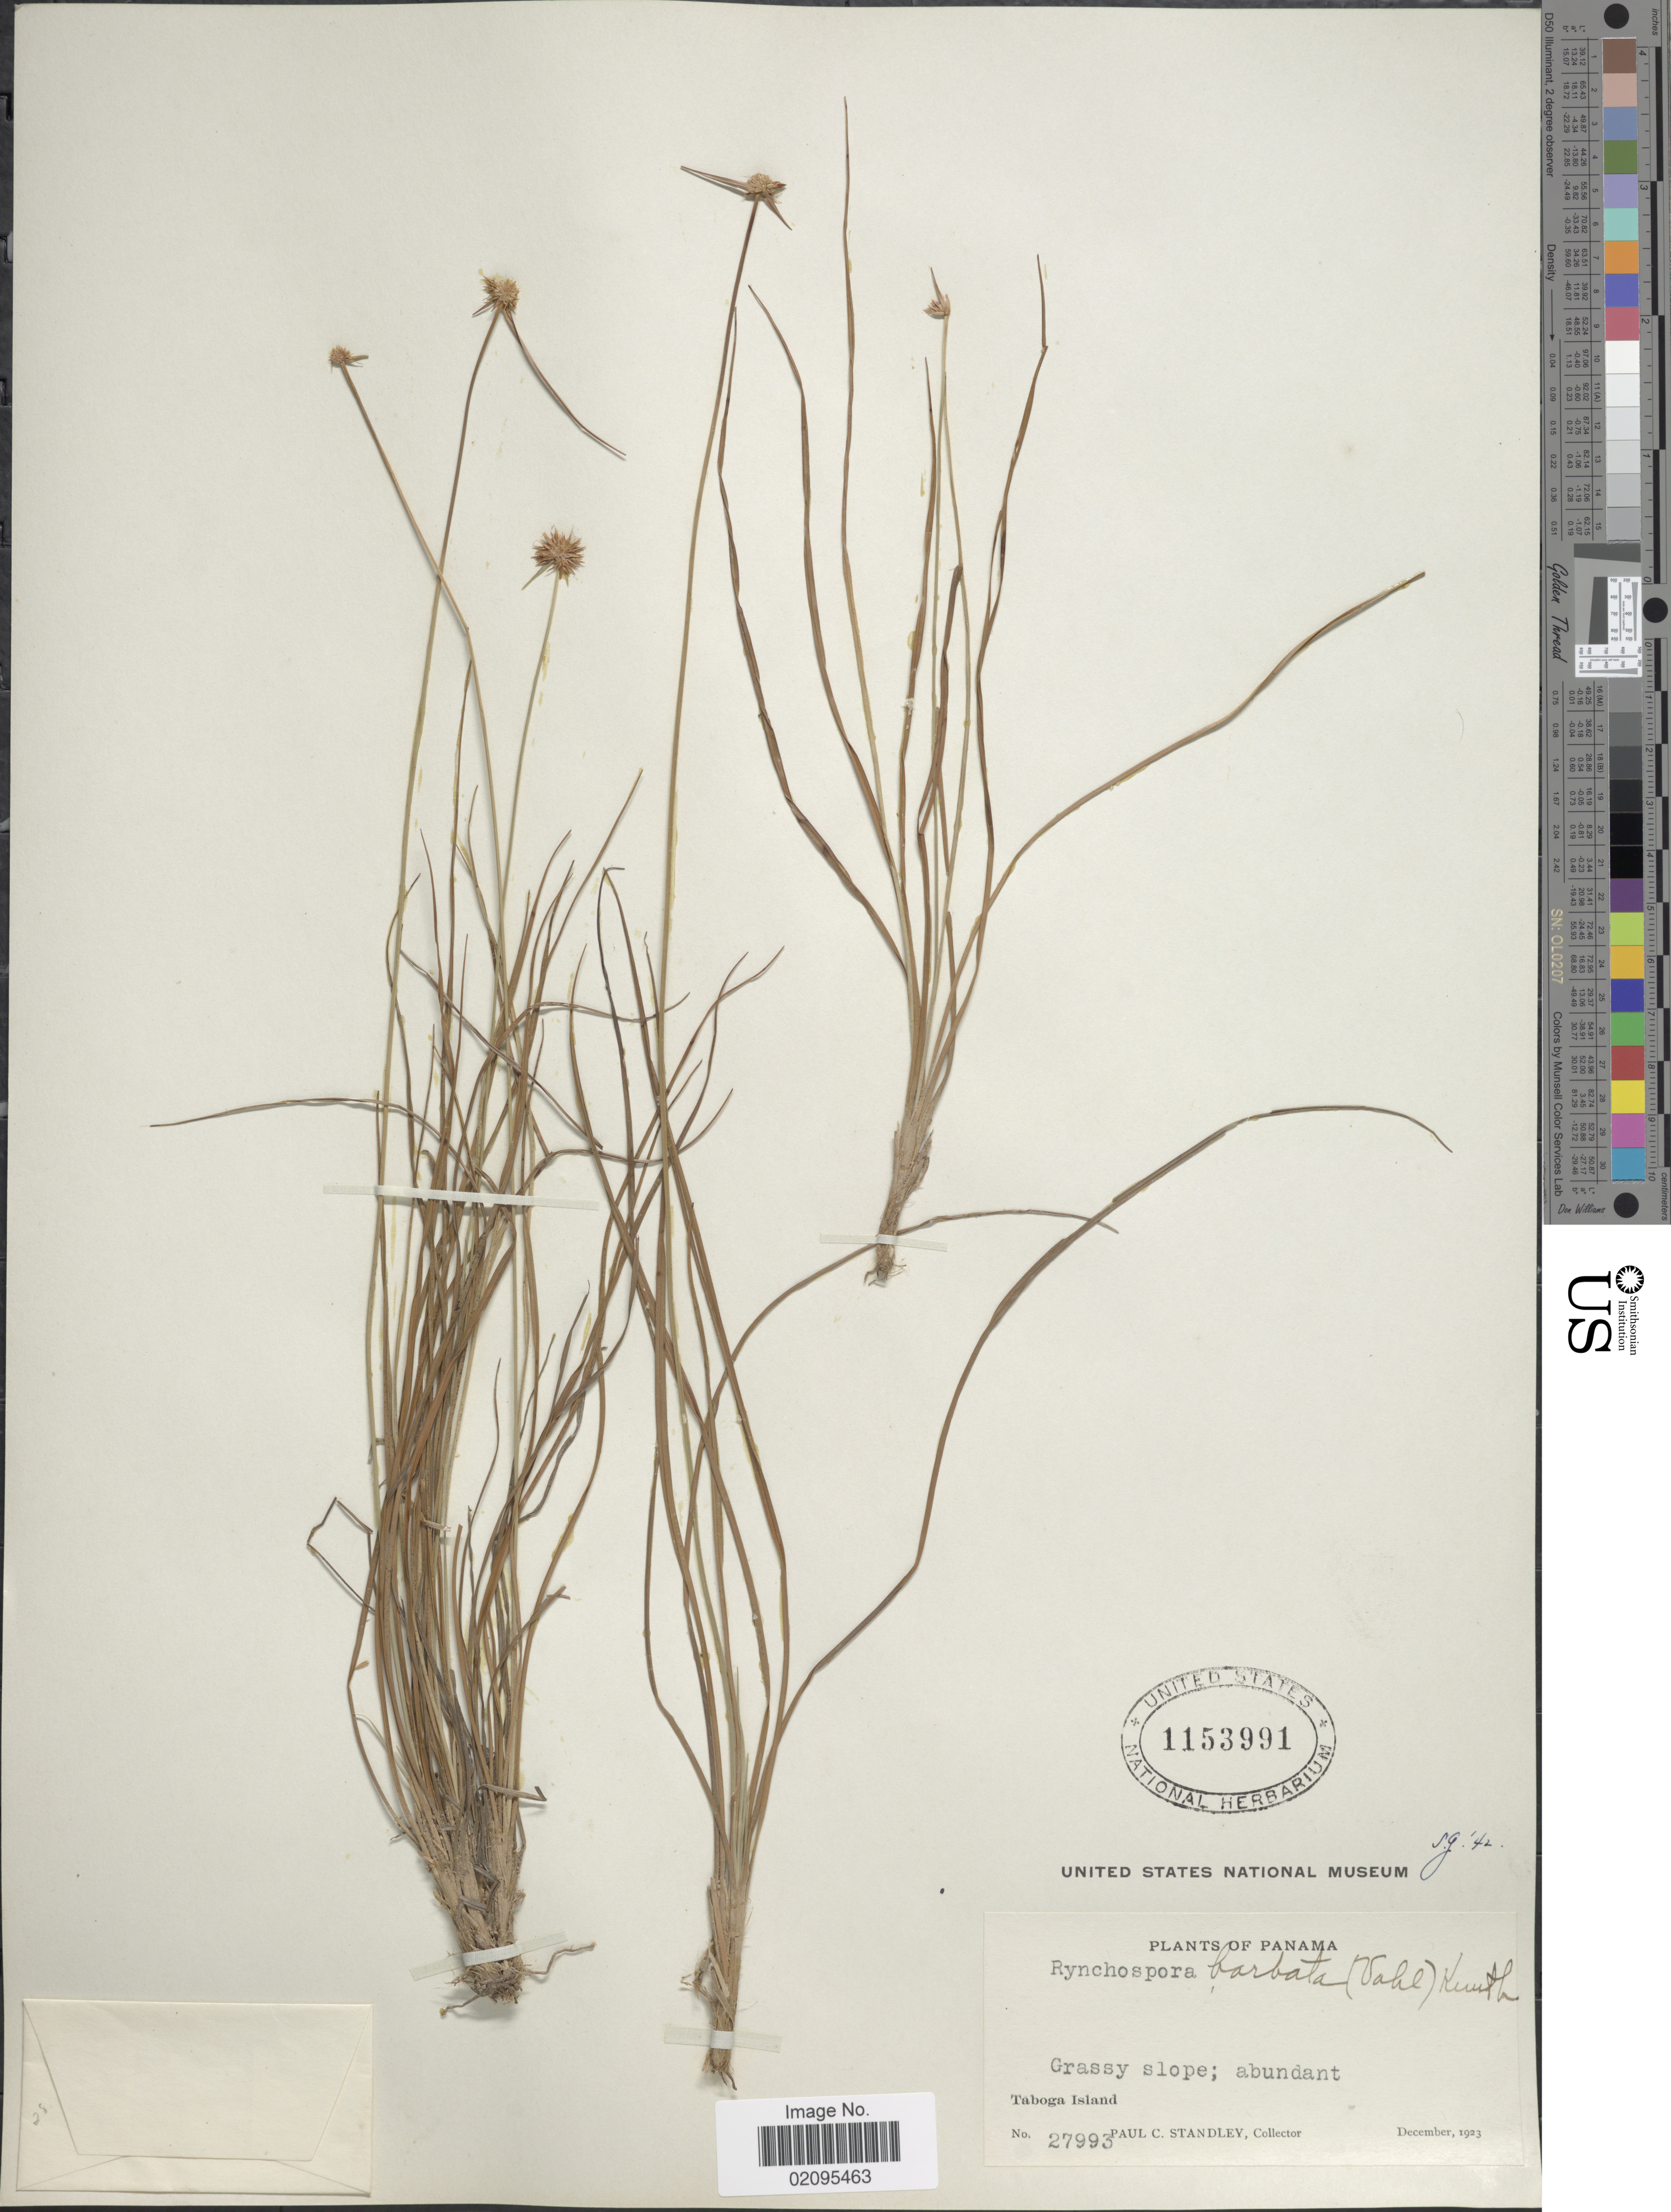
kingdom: Plantae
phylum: Tracheophyta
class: Liliopsida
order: Poales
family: Cyperaceae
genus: Rhynchospora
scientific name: Rhynchospora barbata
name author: (Vahl) Kunth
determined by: Alves, K.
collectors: P. C. Standley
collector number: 27993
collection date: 1923-12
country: Panama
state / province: Panamá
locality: Taboga Island, grassy slope.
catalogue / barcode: US 1153991